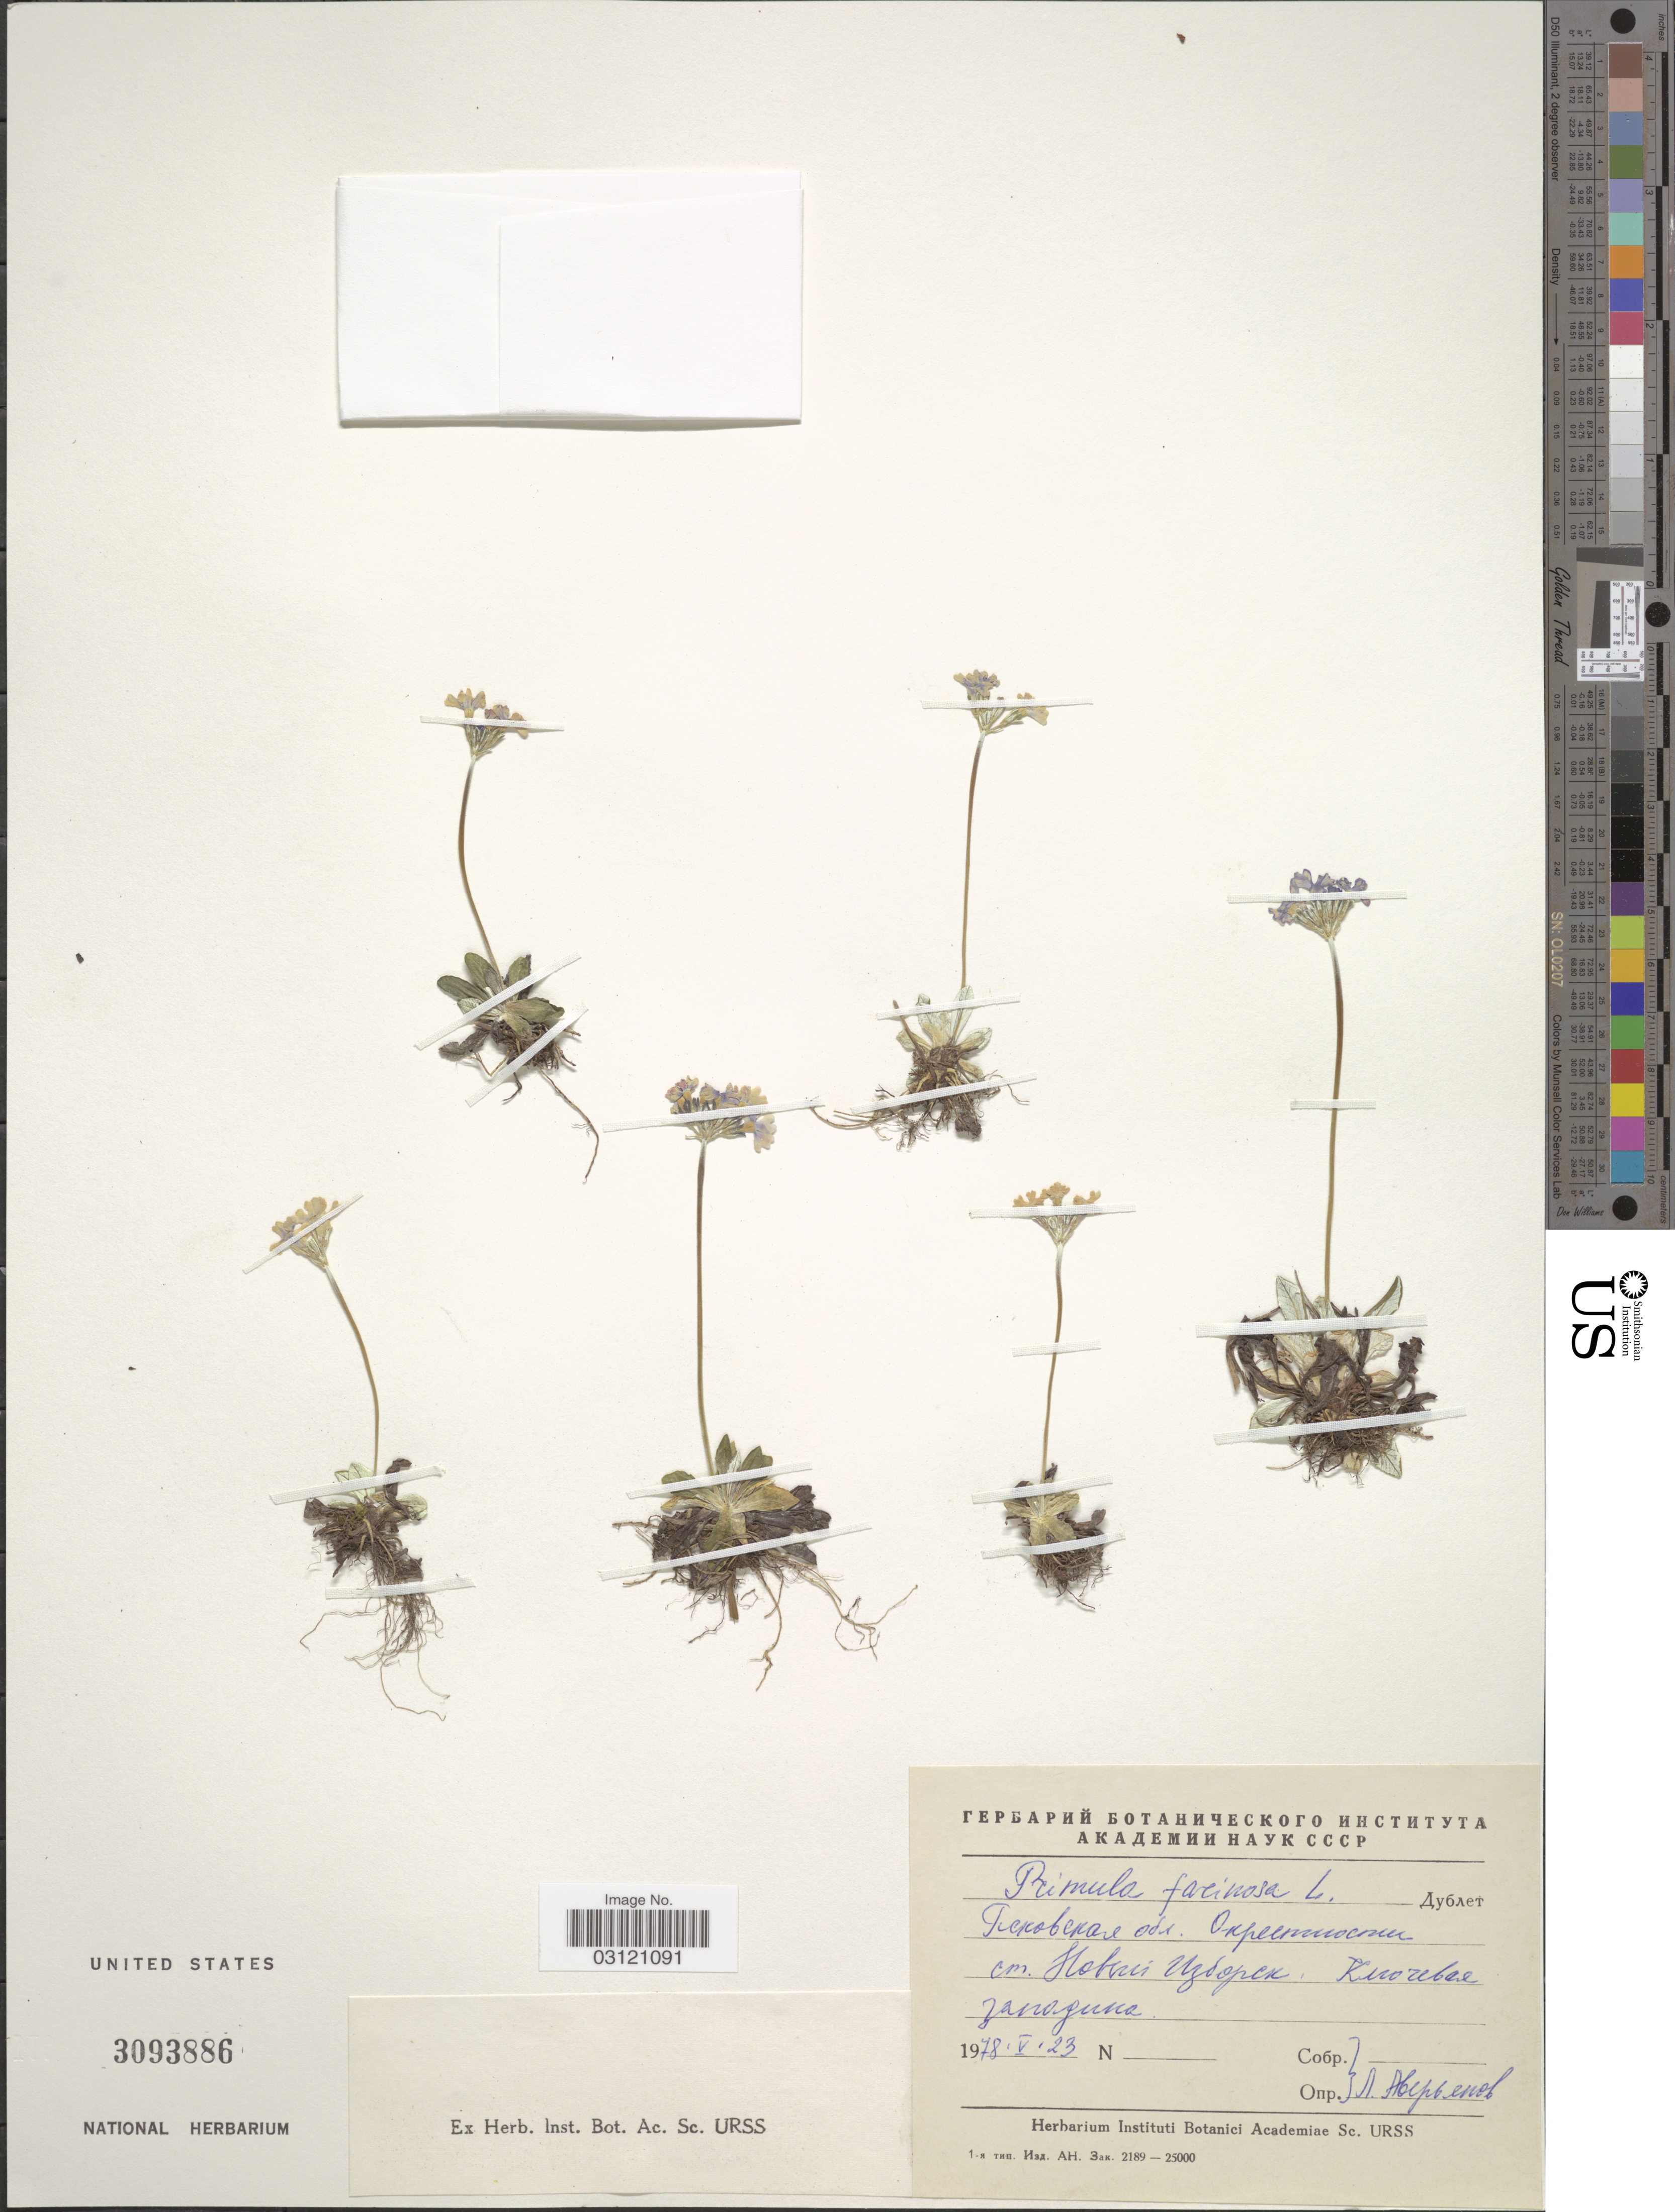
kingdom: Plantae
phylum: Tracheophyta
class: Magnoliopsida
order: Ericales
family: Primulaceae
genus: Primula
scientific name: Primula farinosa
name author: L.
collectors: L. Averyanov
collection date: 1978-05-23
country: Russian Federation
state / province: Pskov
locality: Vicinity of Station New Isborsk.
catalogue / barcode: US 3093886